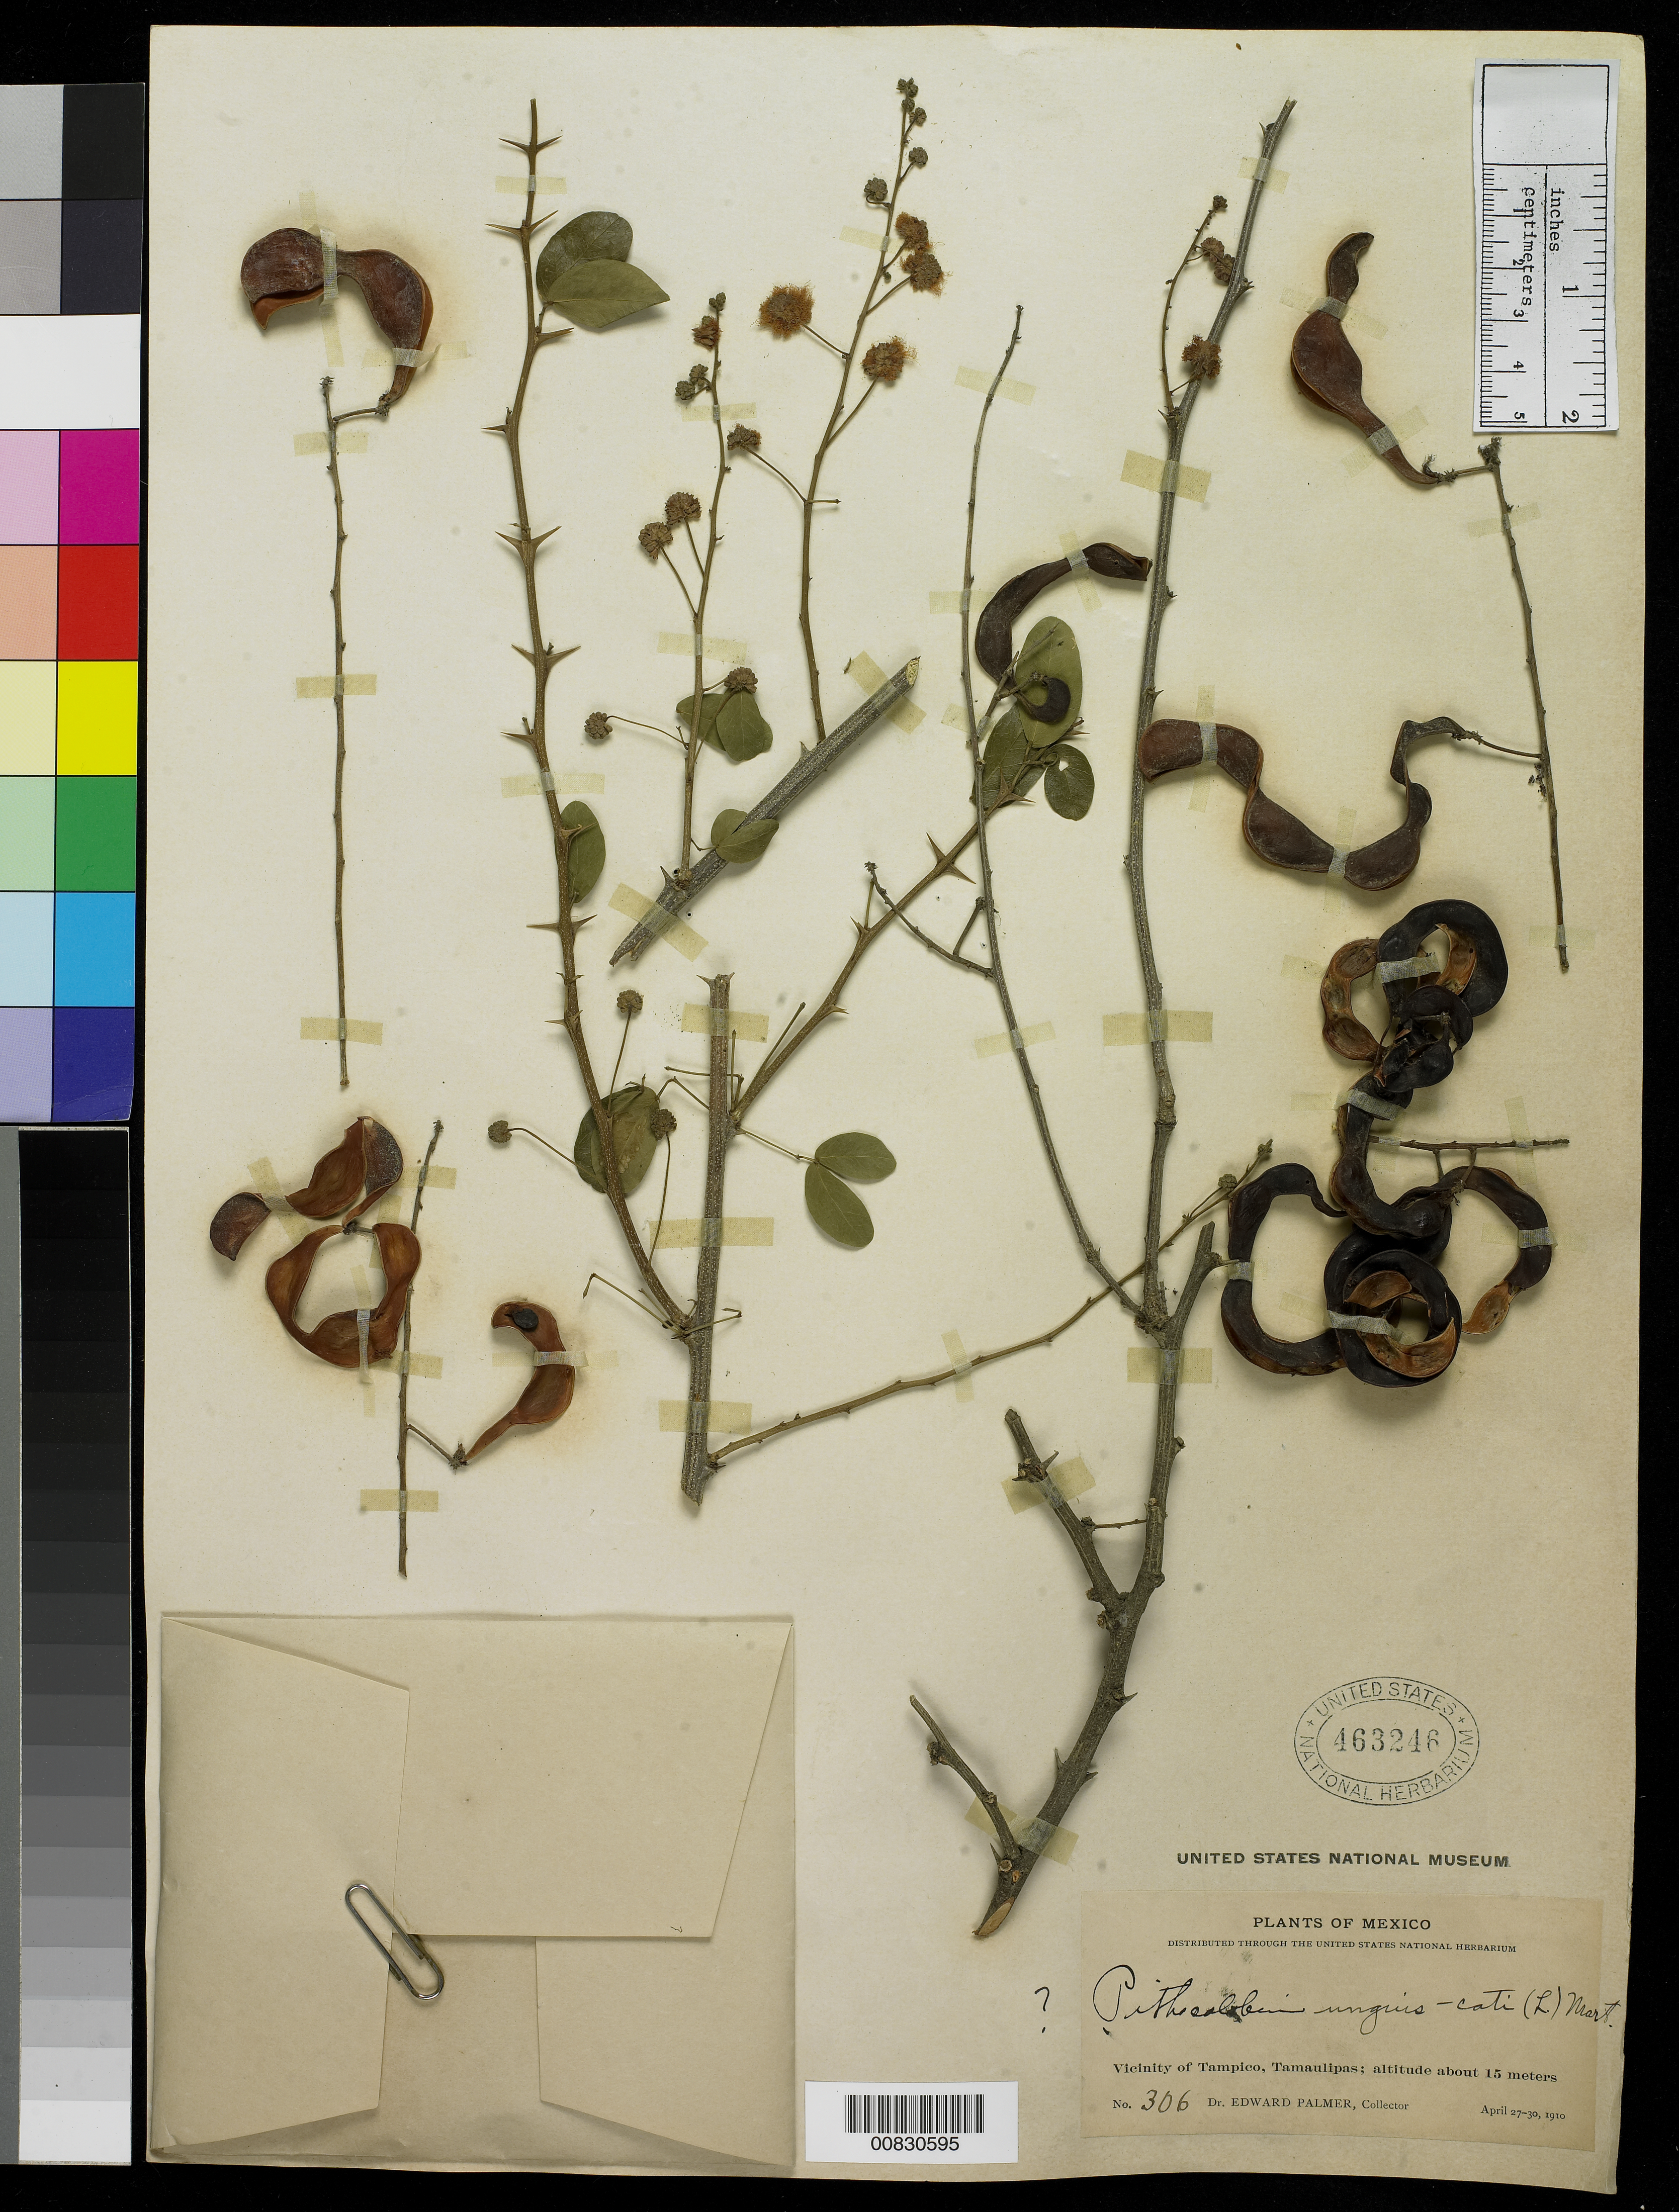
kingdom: Plantae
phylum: Tracheophyta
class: Magnoliopsida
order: Fabales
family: Fabaceae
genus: Pithecellobium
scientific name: Pithecellobium unguis-cati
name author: (L.) Benth.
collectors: E. Palmer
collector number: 306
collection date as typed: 27 Apr 1910 to 30 Apr 1910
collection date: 1910-04-27/1910-04-30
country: Mexico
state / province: Tamaulipas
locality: Vicinity of Tampico, Tamaulipas.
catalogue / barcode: US 463246